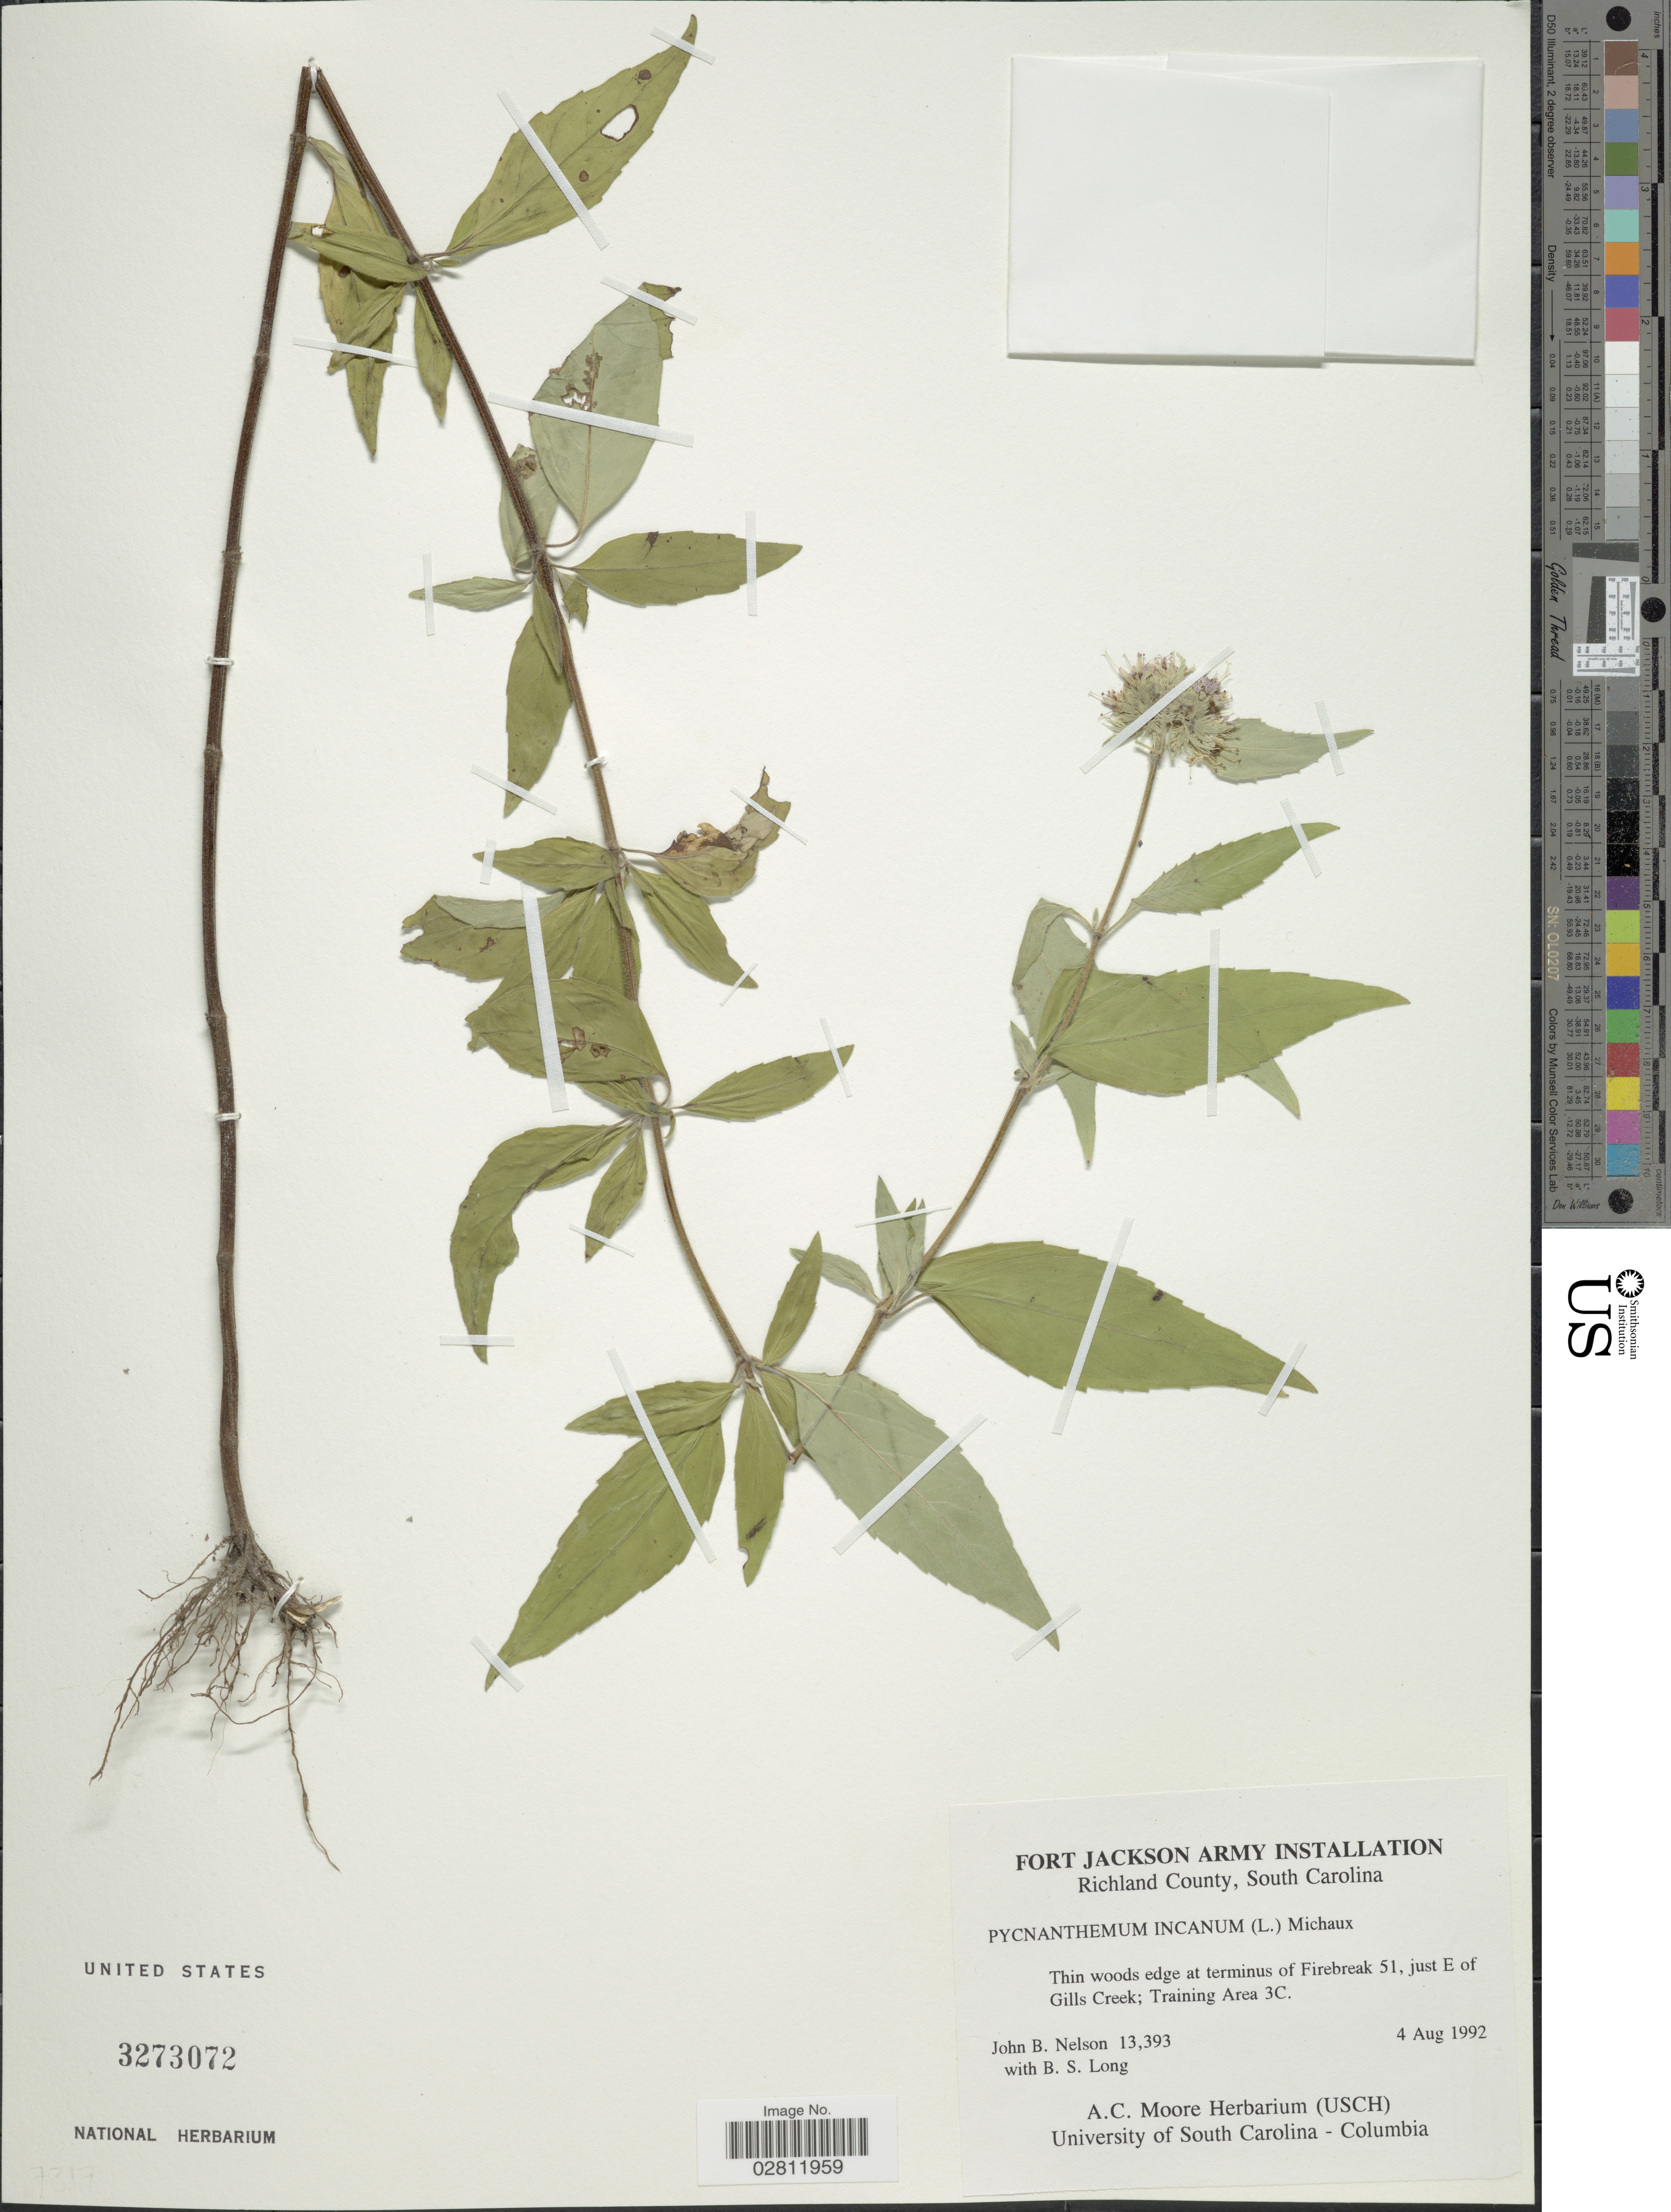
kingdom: Plantae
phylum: Tracheophyta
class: Magnoliopsida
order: Lamiales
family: Lamiaceae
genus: Pycnanthemum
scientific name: Pycnanthemum incanum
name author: (L.) Michx.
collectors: J. B. Nelson & B. Long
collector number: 13393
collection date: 1992-08-04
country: United States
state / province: South Carolina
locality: Richland County. Thin woods edge at terminus of Firebreak 51, just E of Gills Creek; Training Area 3C.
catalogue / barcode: US 3273072